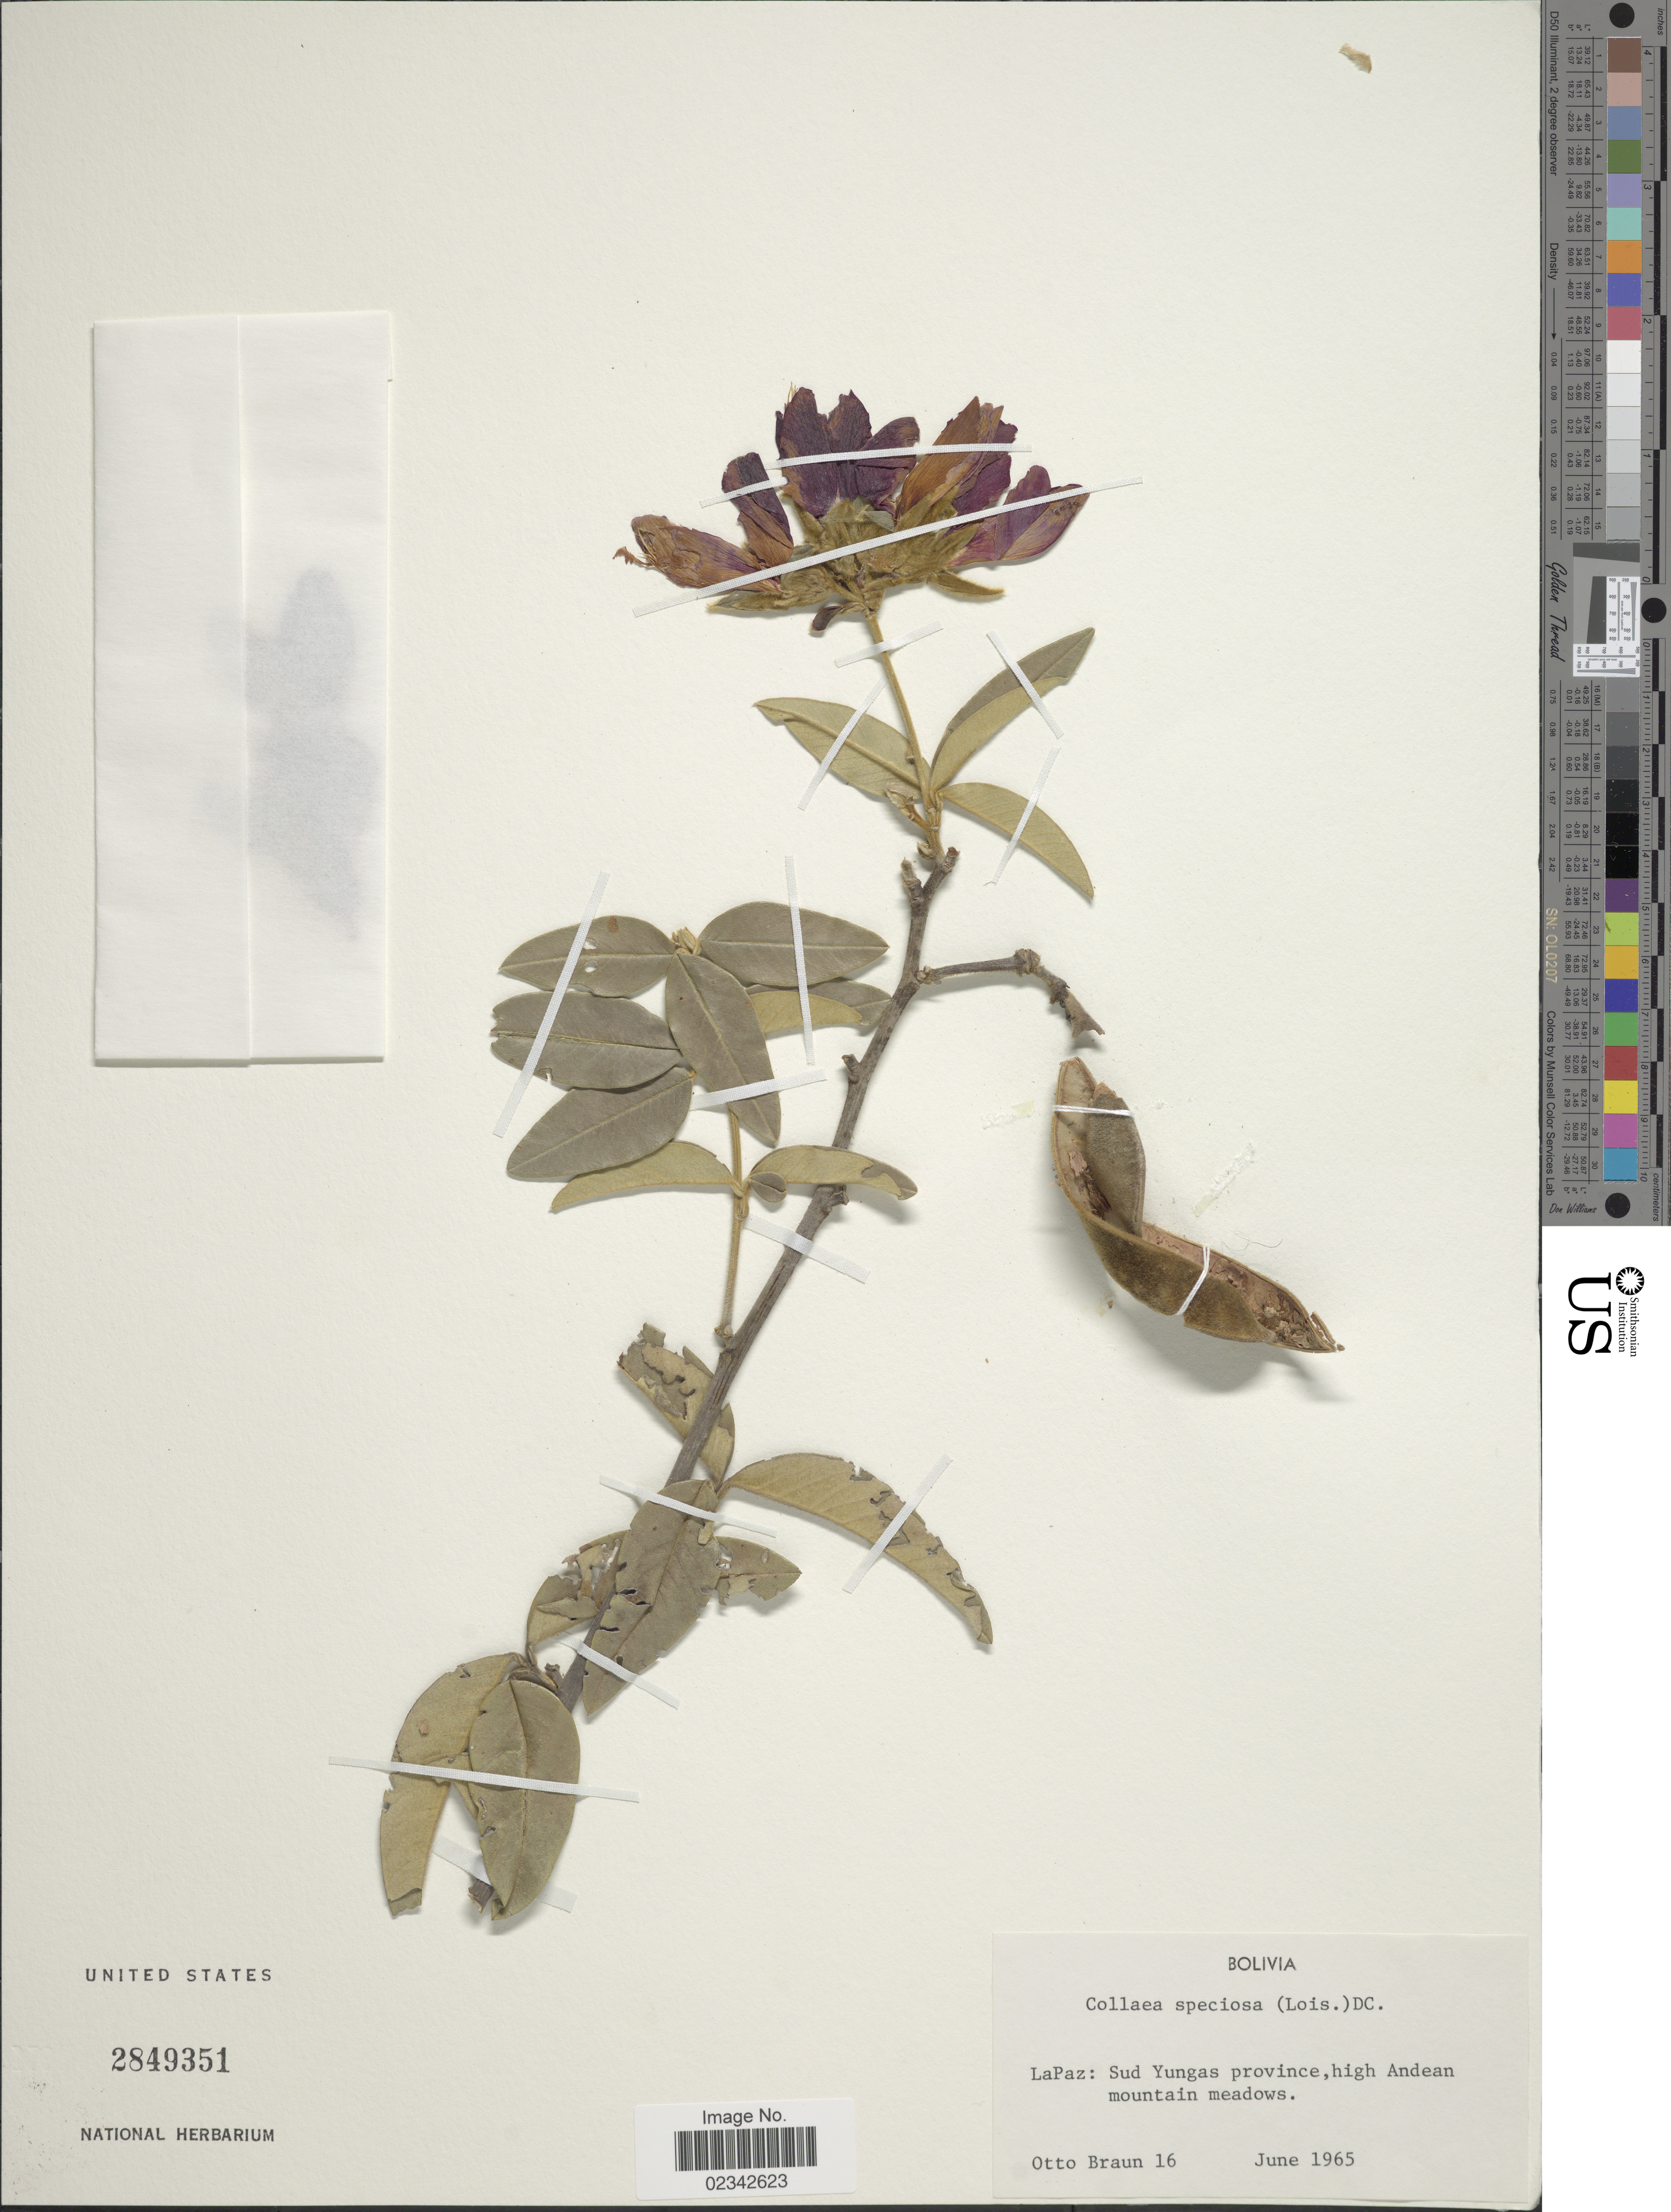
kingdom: Plantae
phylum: Tracheophyta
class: Magnoliopsida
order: Fabales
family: Fabaceae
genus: Collaea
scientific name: Collaea speciosa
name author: (Loisel.) DC.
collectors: O. Braun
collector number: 16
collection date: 1965-06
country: Bolivia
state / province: La Paz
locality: Sud Yungas province, high Andean mountain meadows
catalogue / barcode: US 2849351